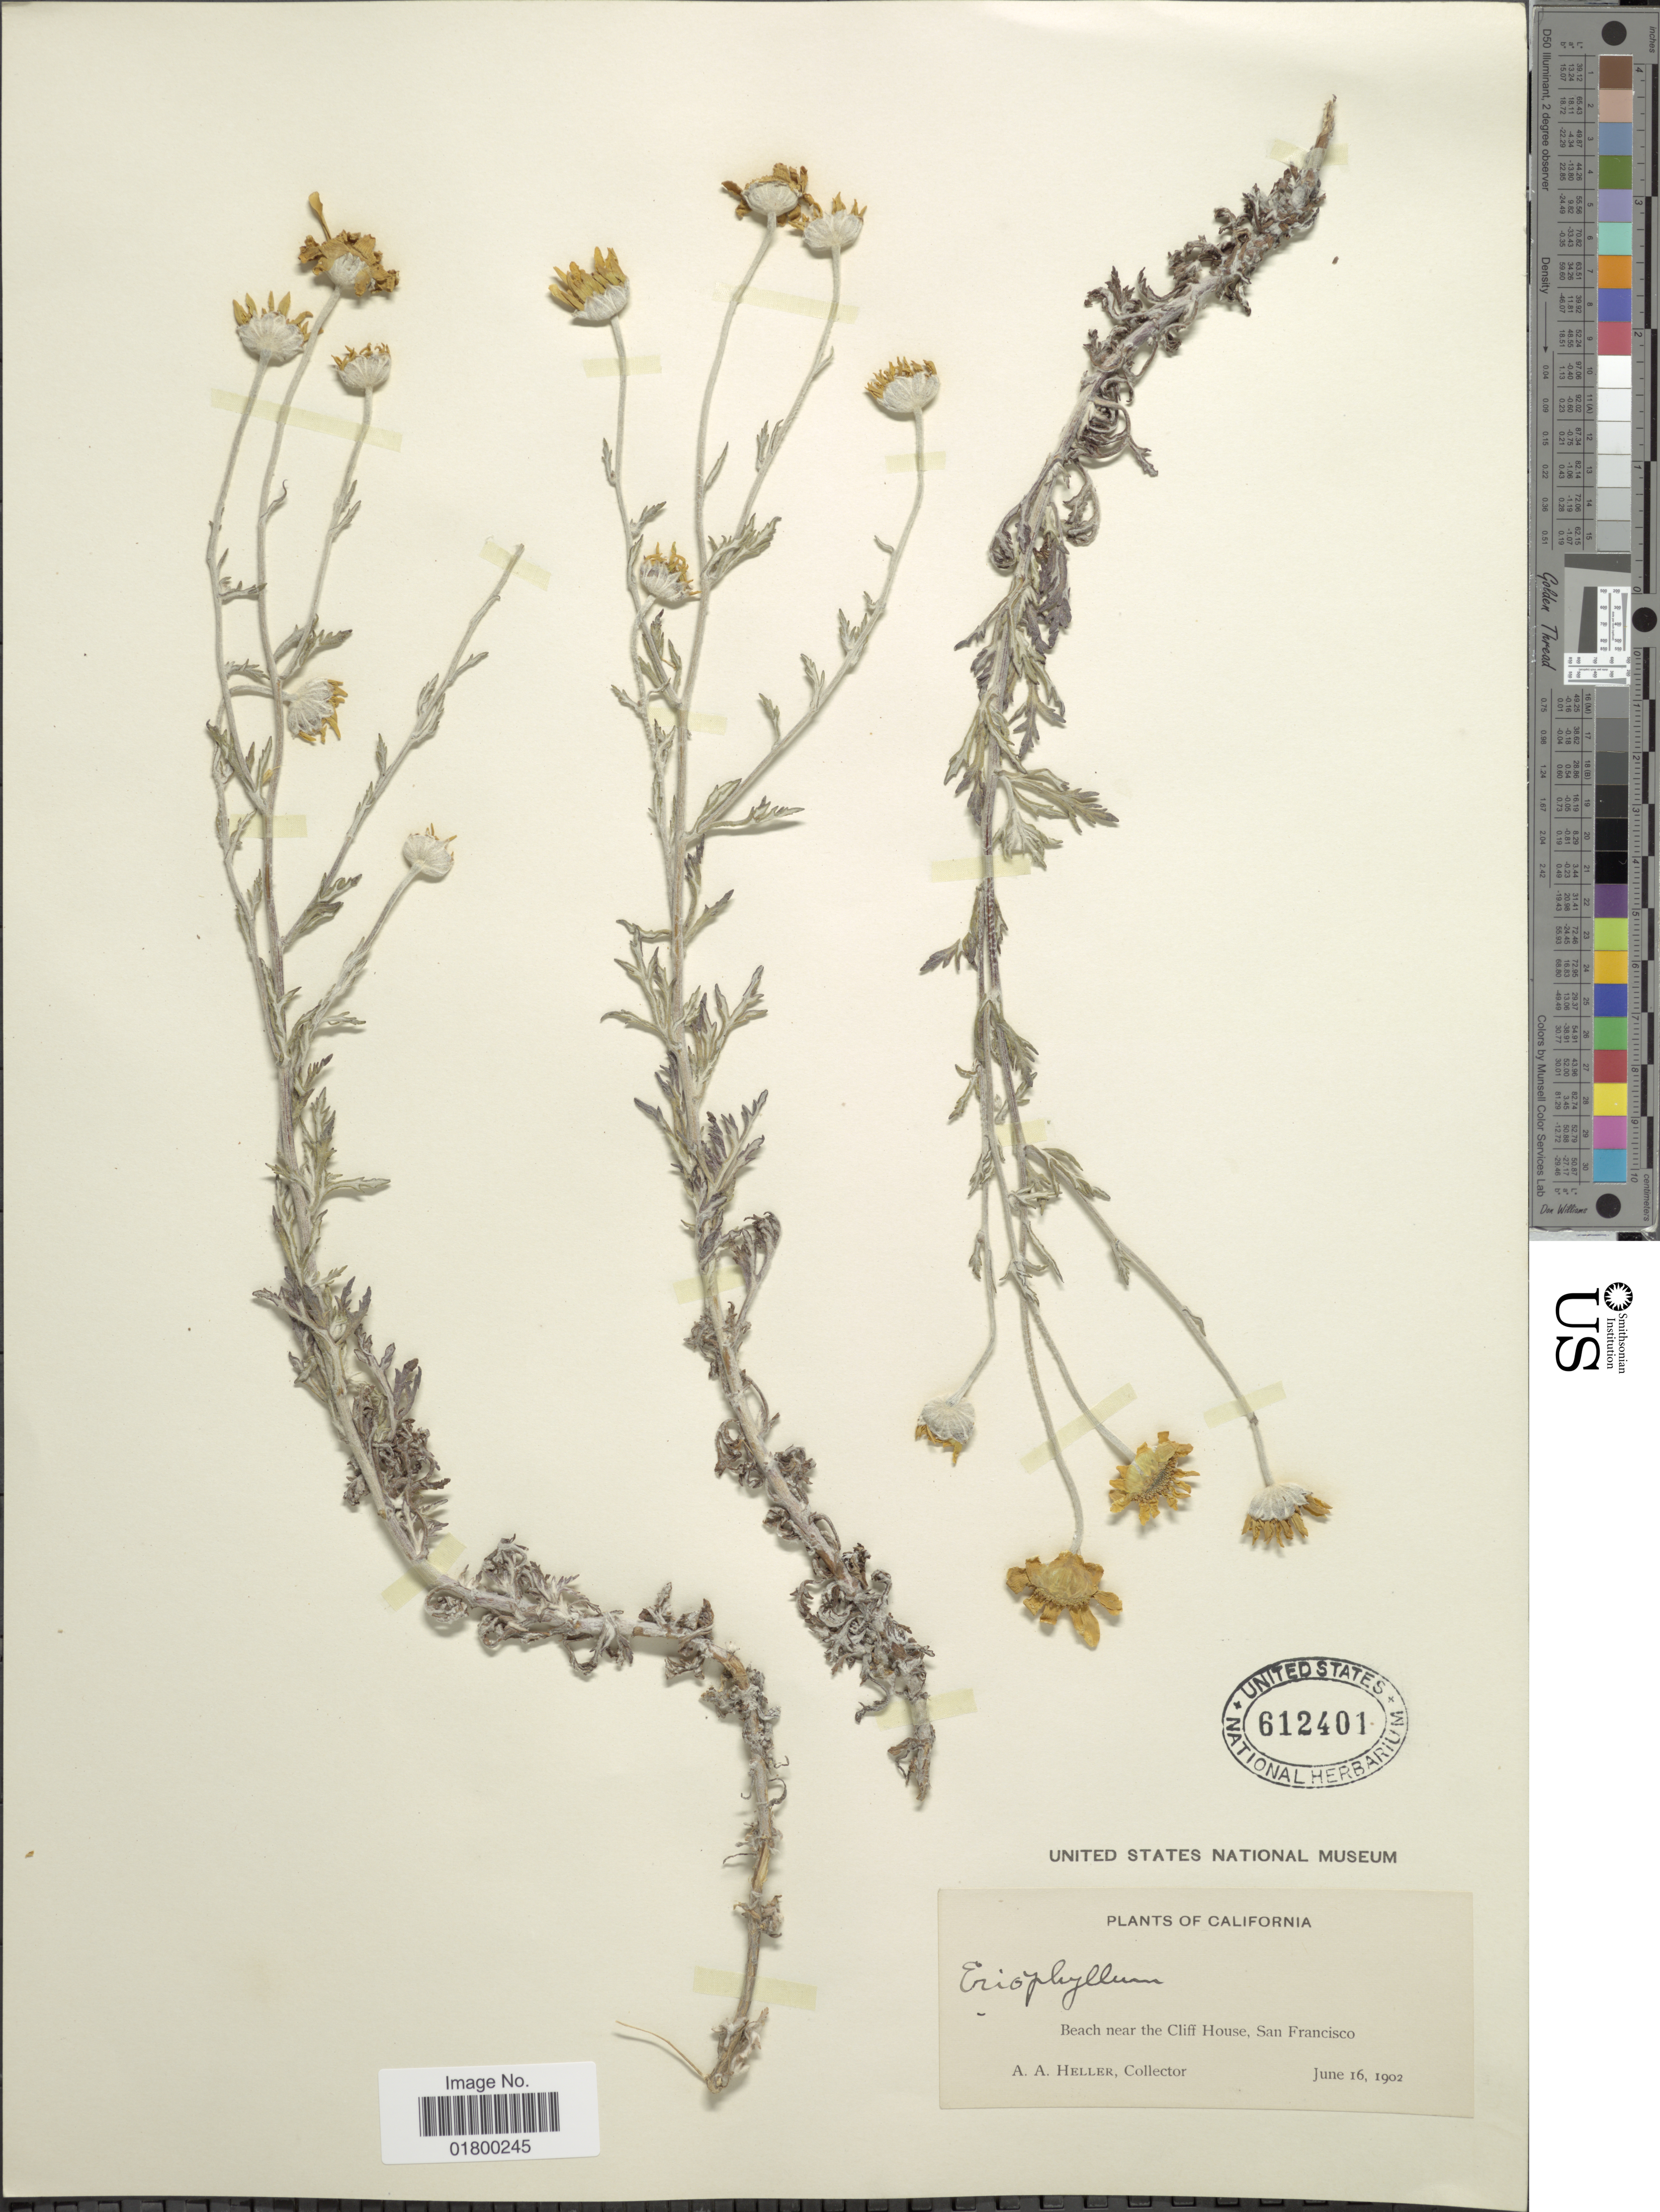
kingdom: Plantae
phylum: Tracheophyta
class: Magnoliopsida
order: Asterales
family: Asteraceae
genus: Eriophyllum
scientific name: Eriophyllum lanatum var. achillioides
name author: (DC.) Jeps.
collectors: A. A. Heller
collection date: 1902-06-16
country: United States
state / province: California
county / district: San Francisco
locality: Beach near the Cliff House, San Francisco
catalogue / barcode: US 612401